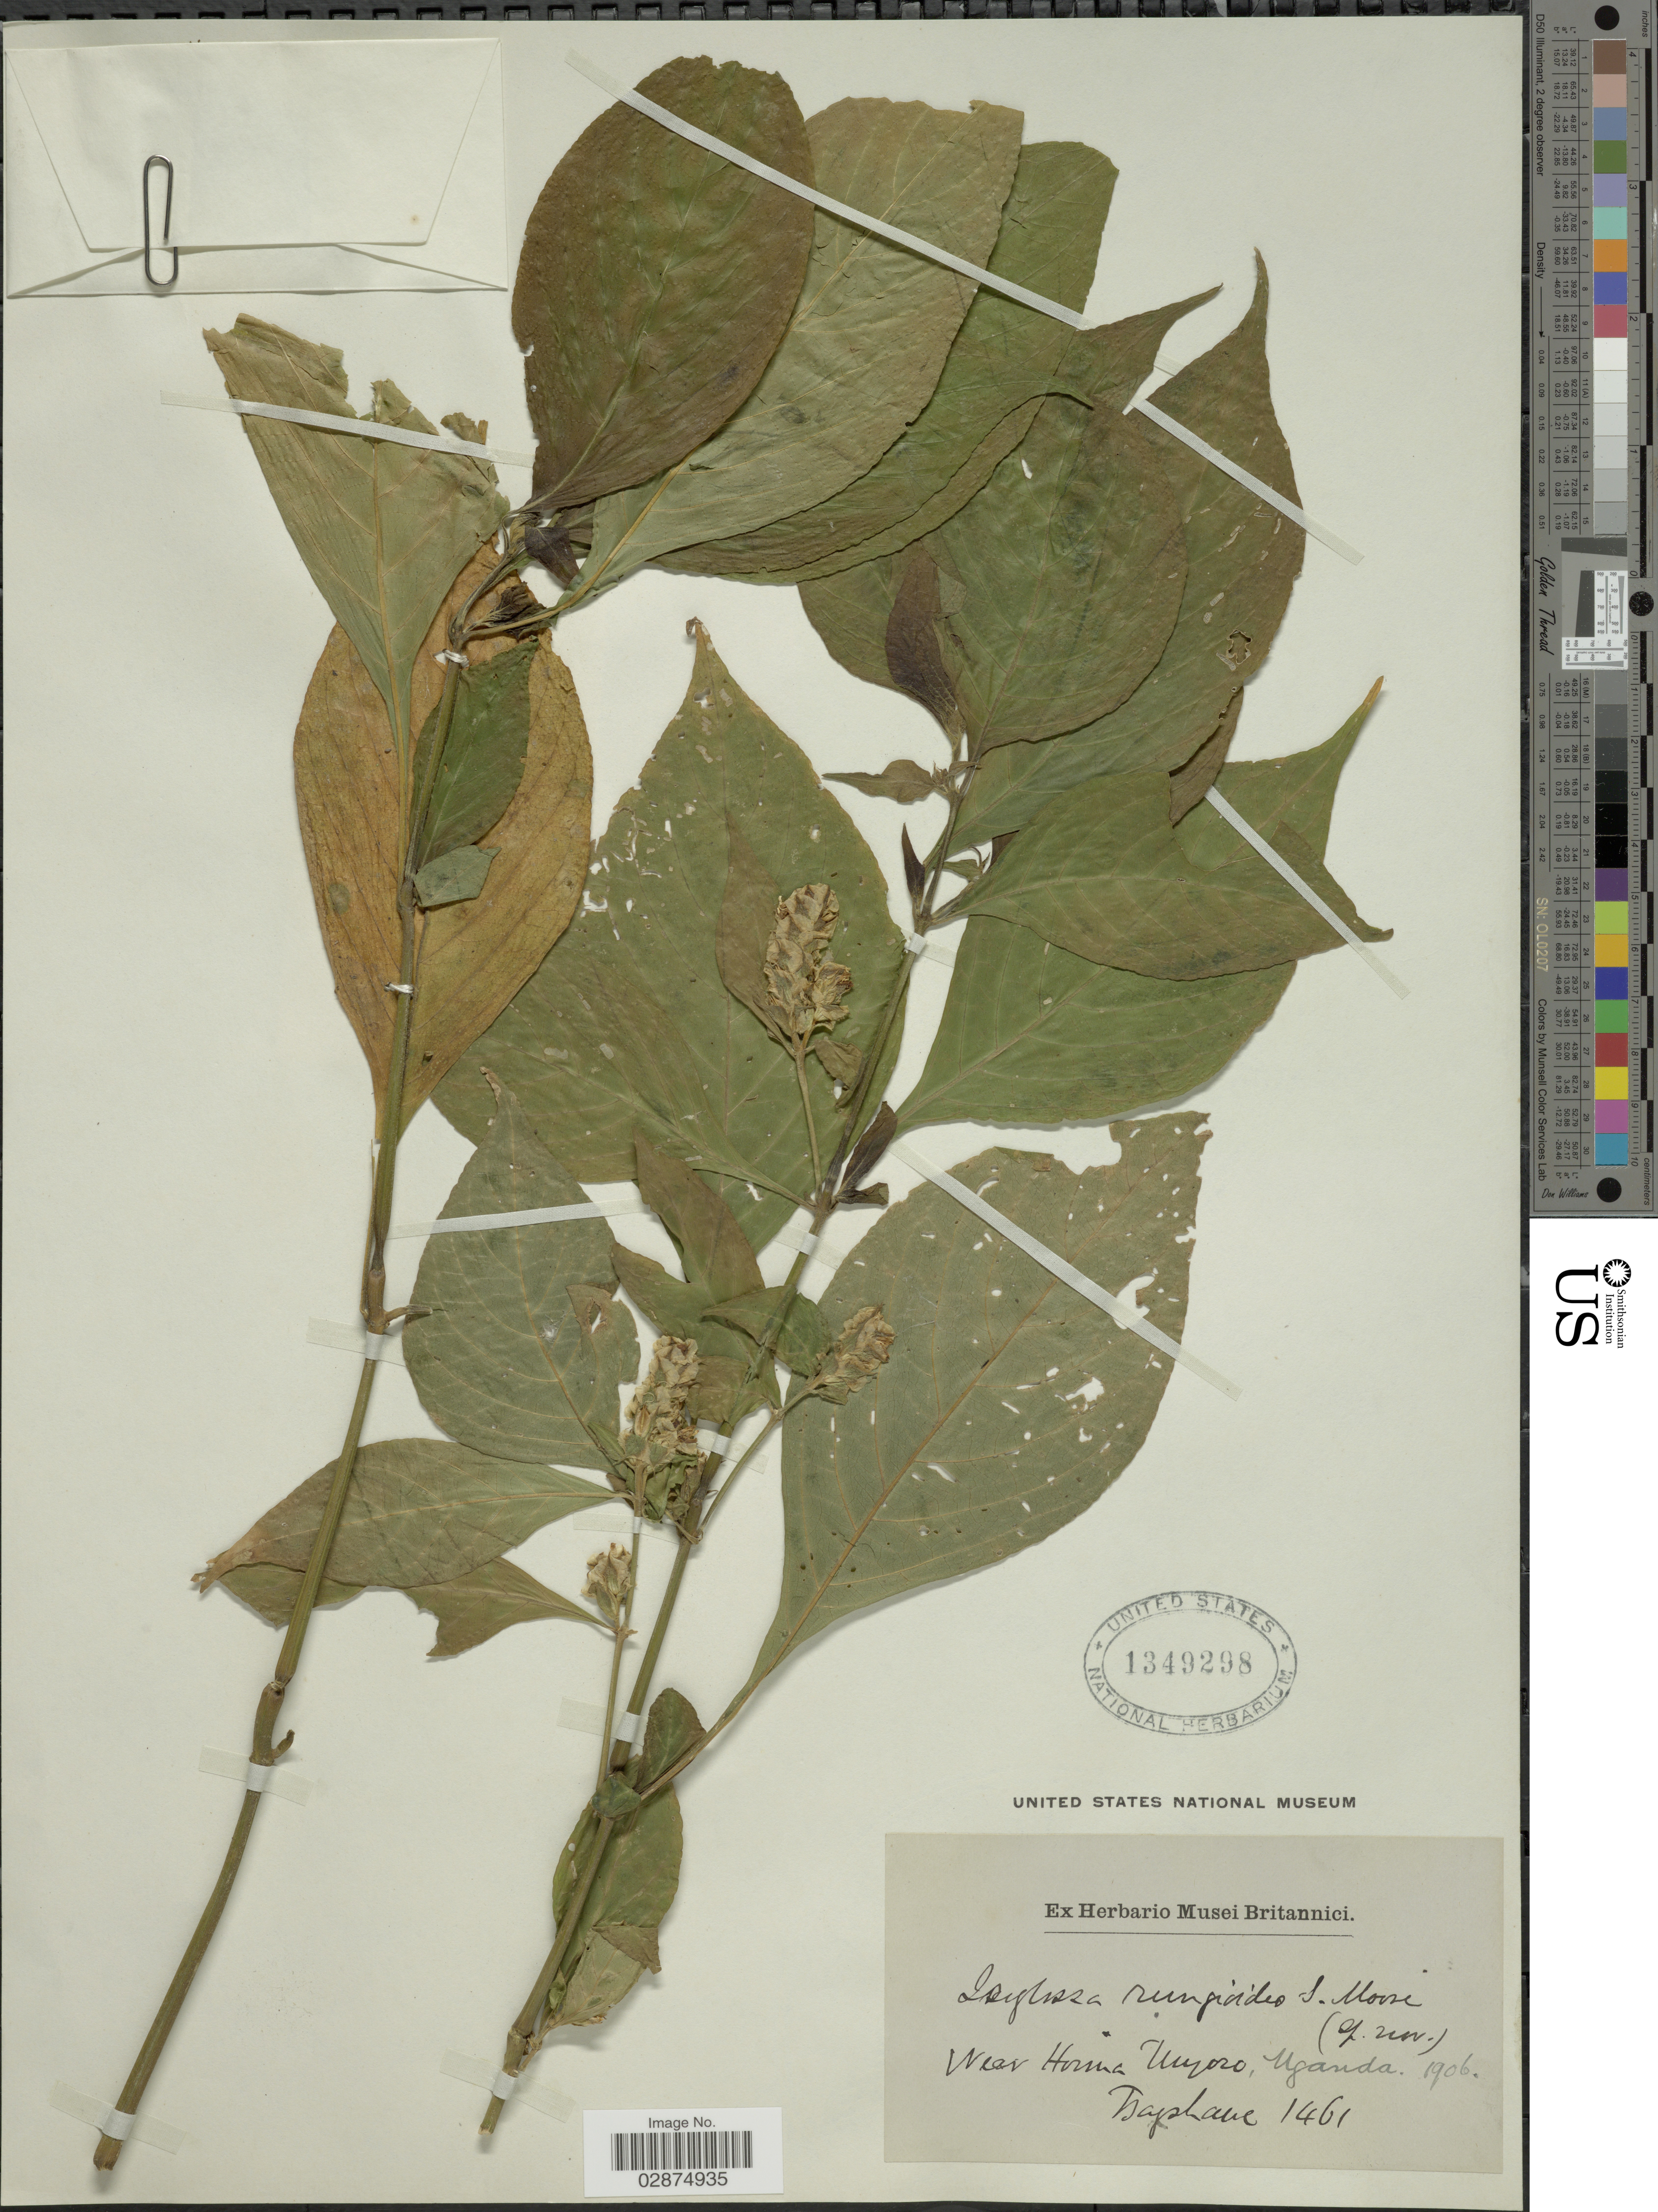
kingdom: Plantae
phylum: Tracheophyta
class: Magnoliopsida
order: Lamiales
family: Acanthaceae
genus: Isoglossa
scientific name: Isoglossa rungioides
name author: S. Moore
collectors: Bagshawe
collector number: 1461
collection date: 1906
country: Uganda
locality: Near Hirna Unyoro.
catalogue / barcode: US 1349298